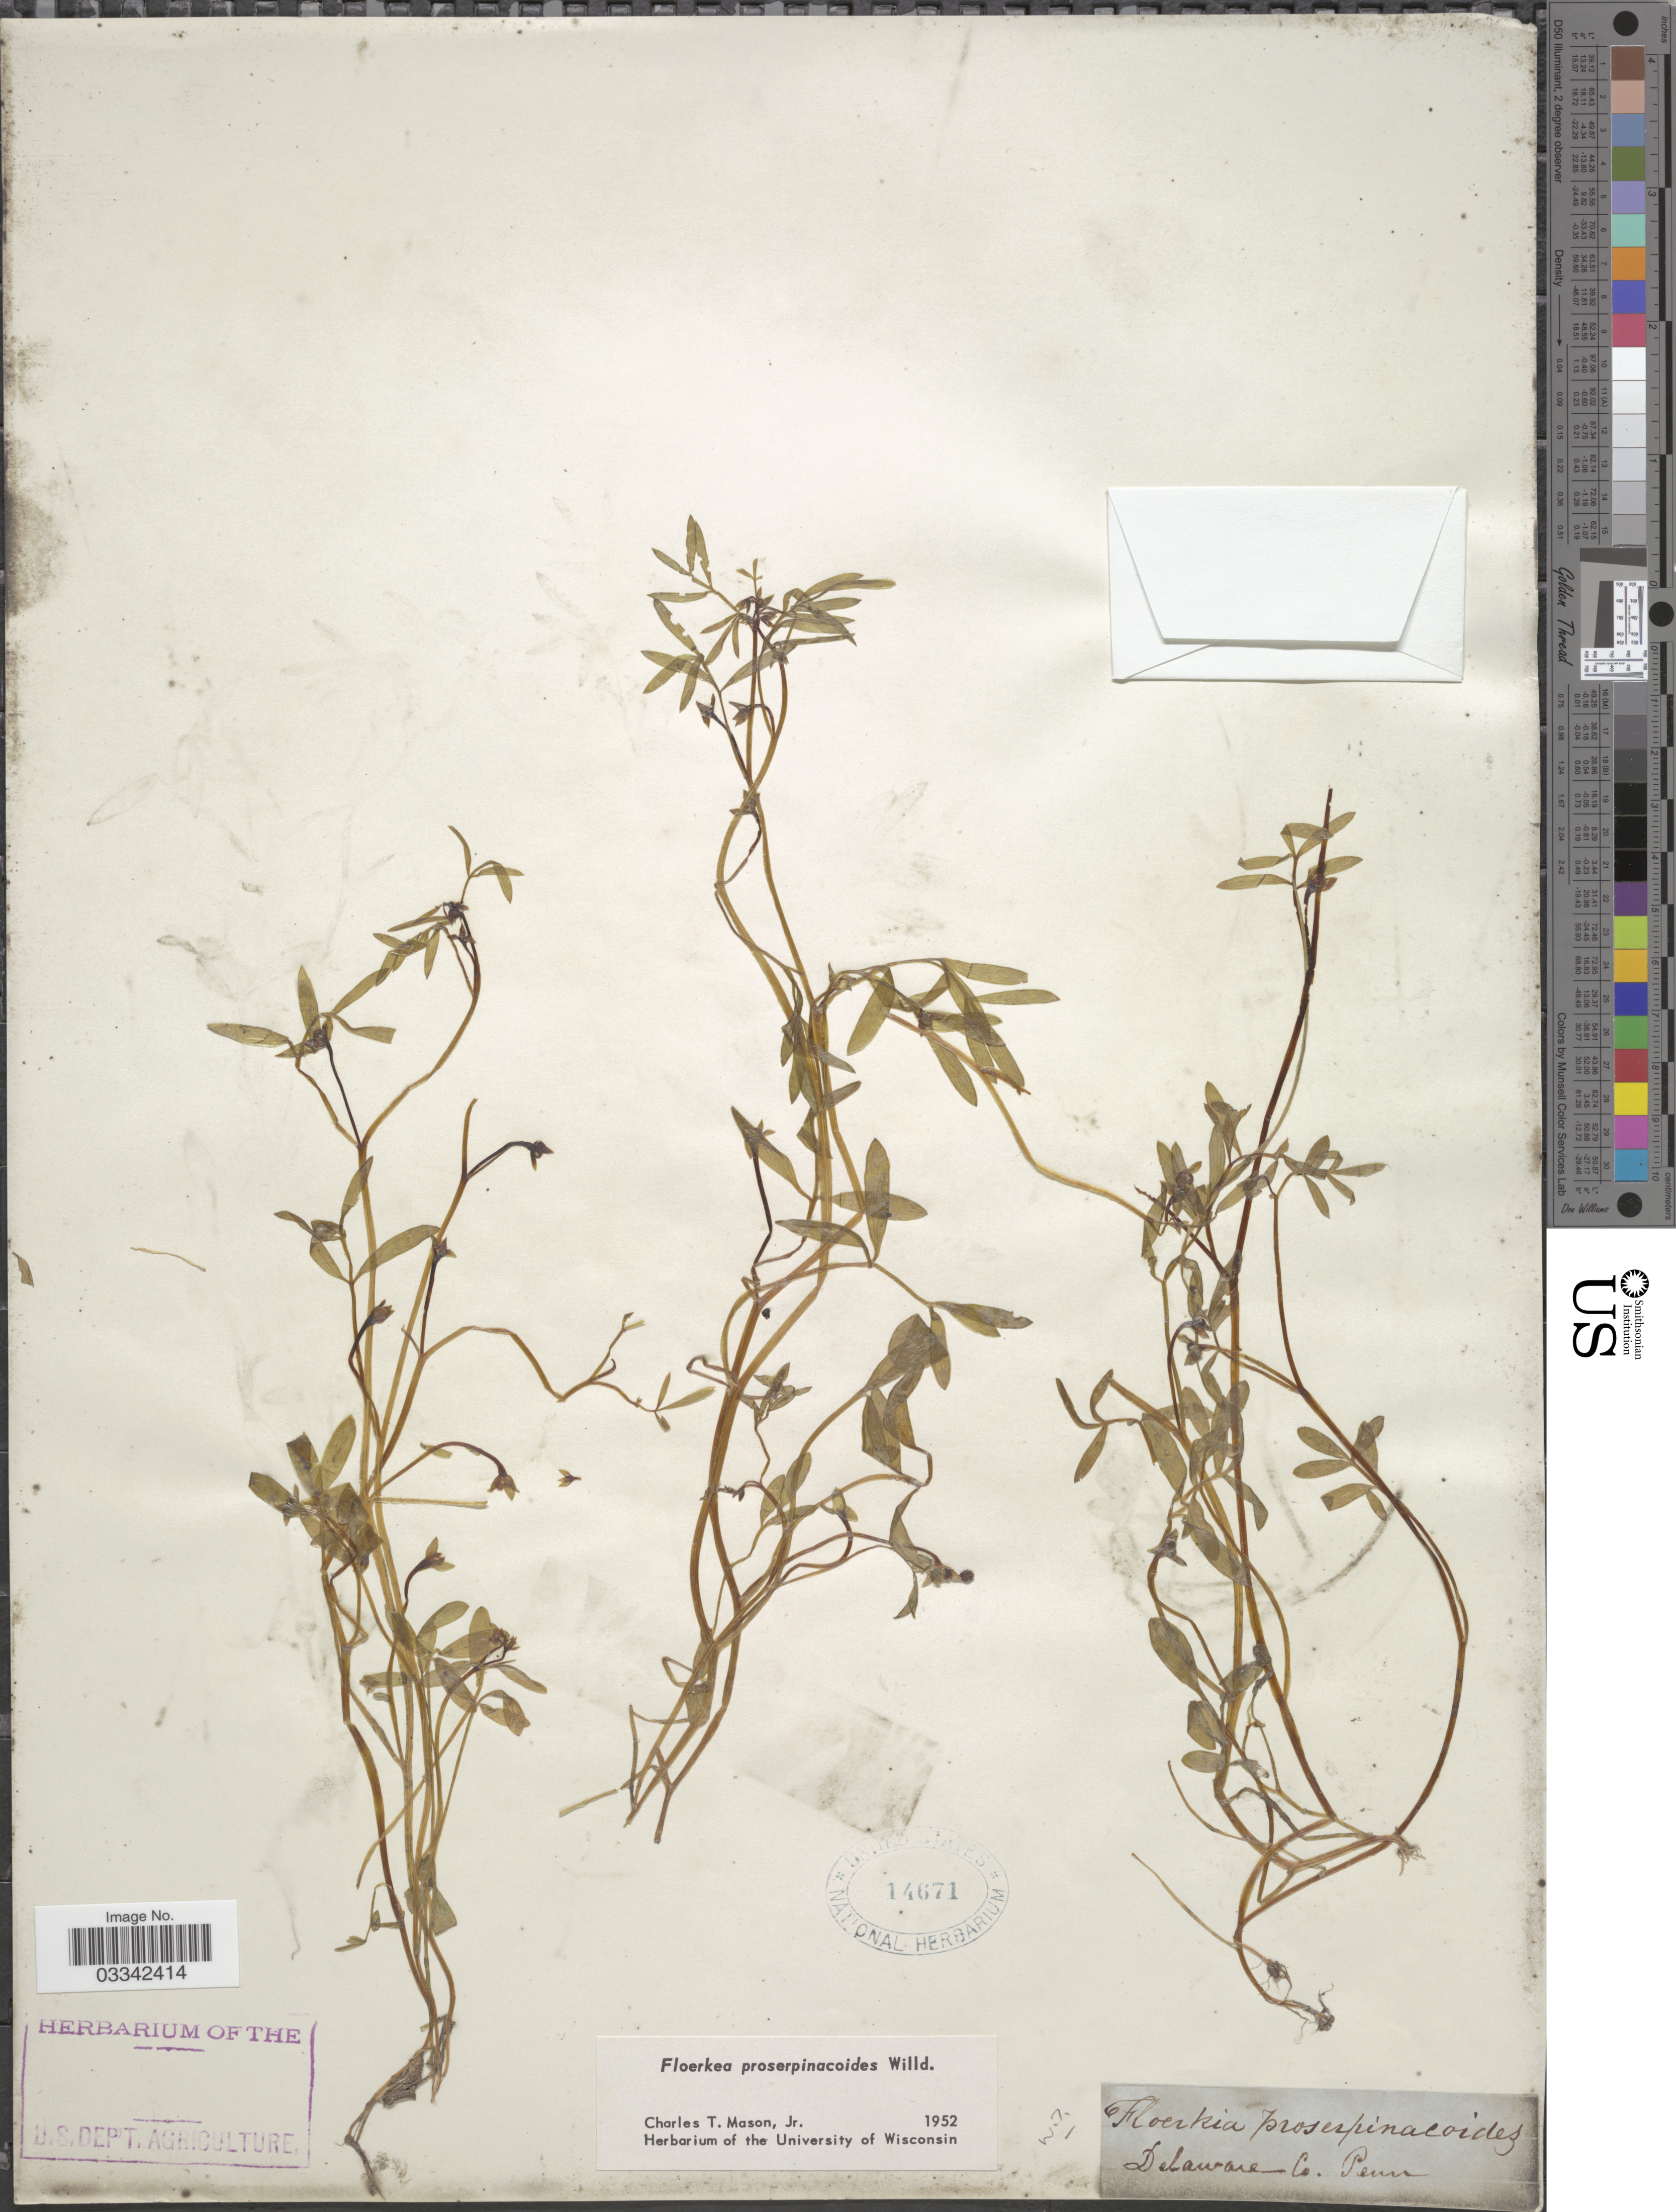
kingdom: Plantae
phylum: Tracheophyta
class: Magnoliopsida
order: Brassicales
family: Limnanthaceae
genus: Floerkea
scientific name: Floerkea proserpinacoides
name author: Willd.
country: United States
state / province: Pennsylvania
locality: Delaware Co.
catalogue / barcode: US 14671